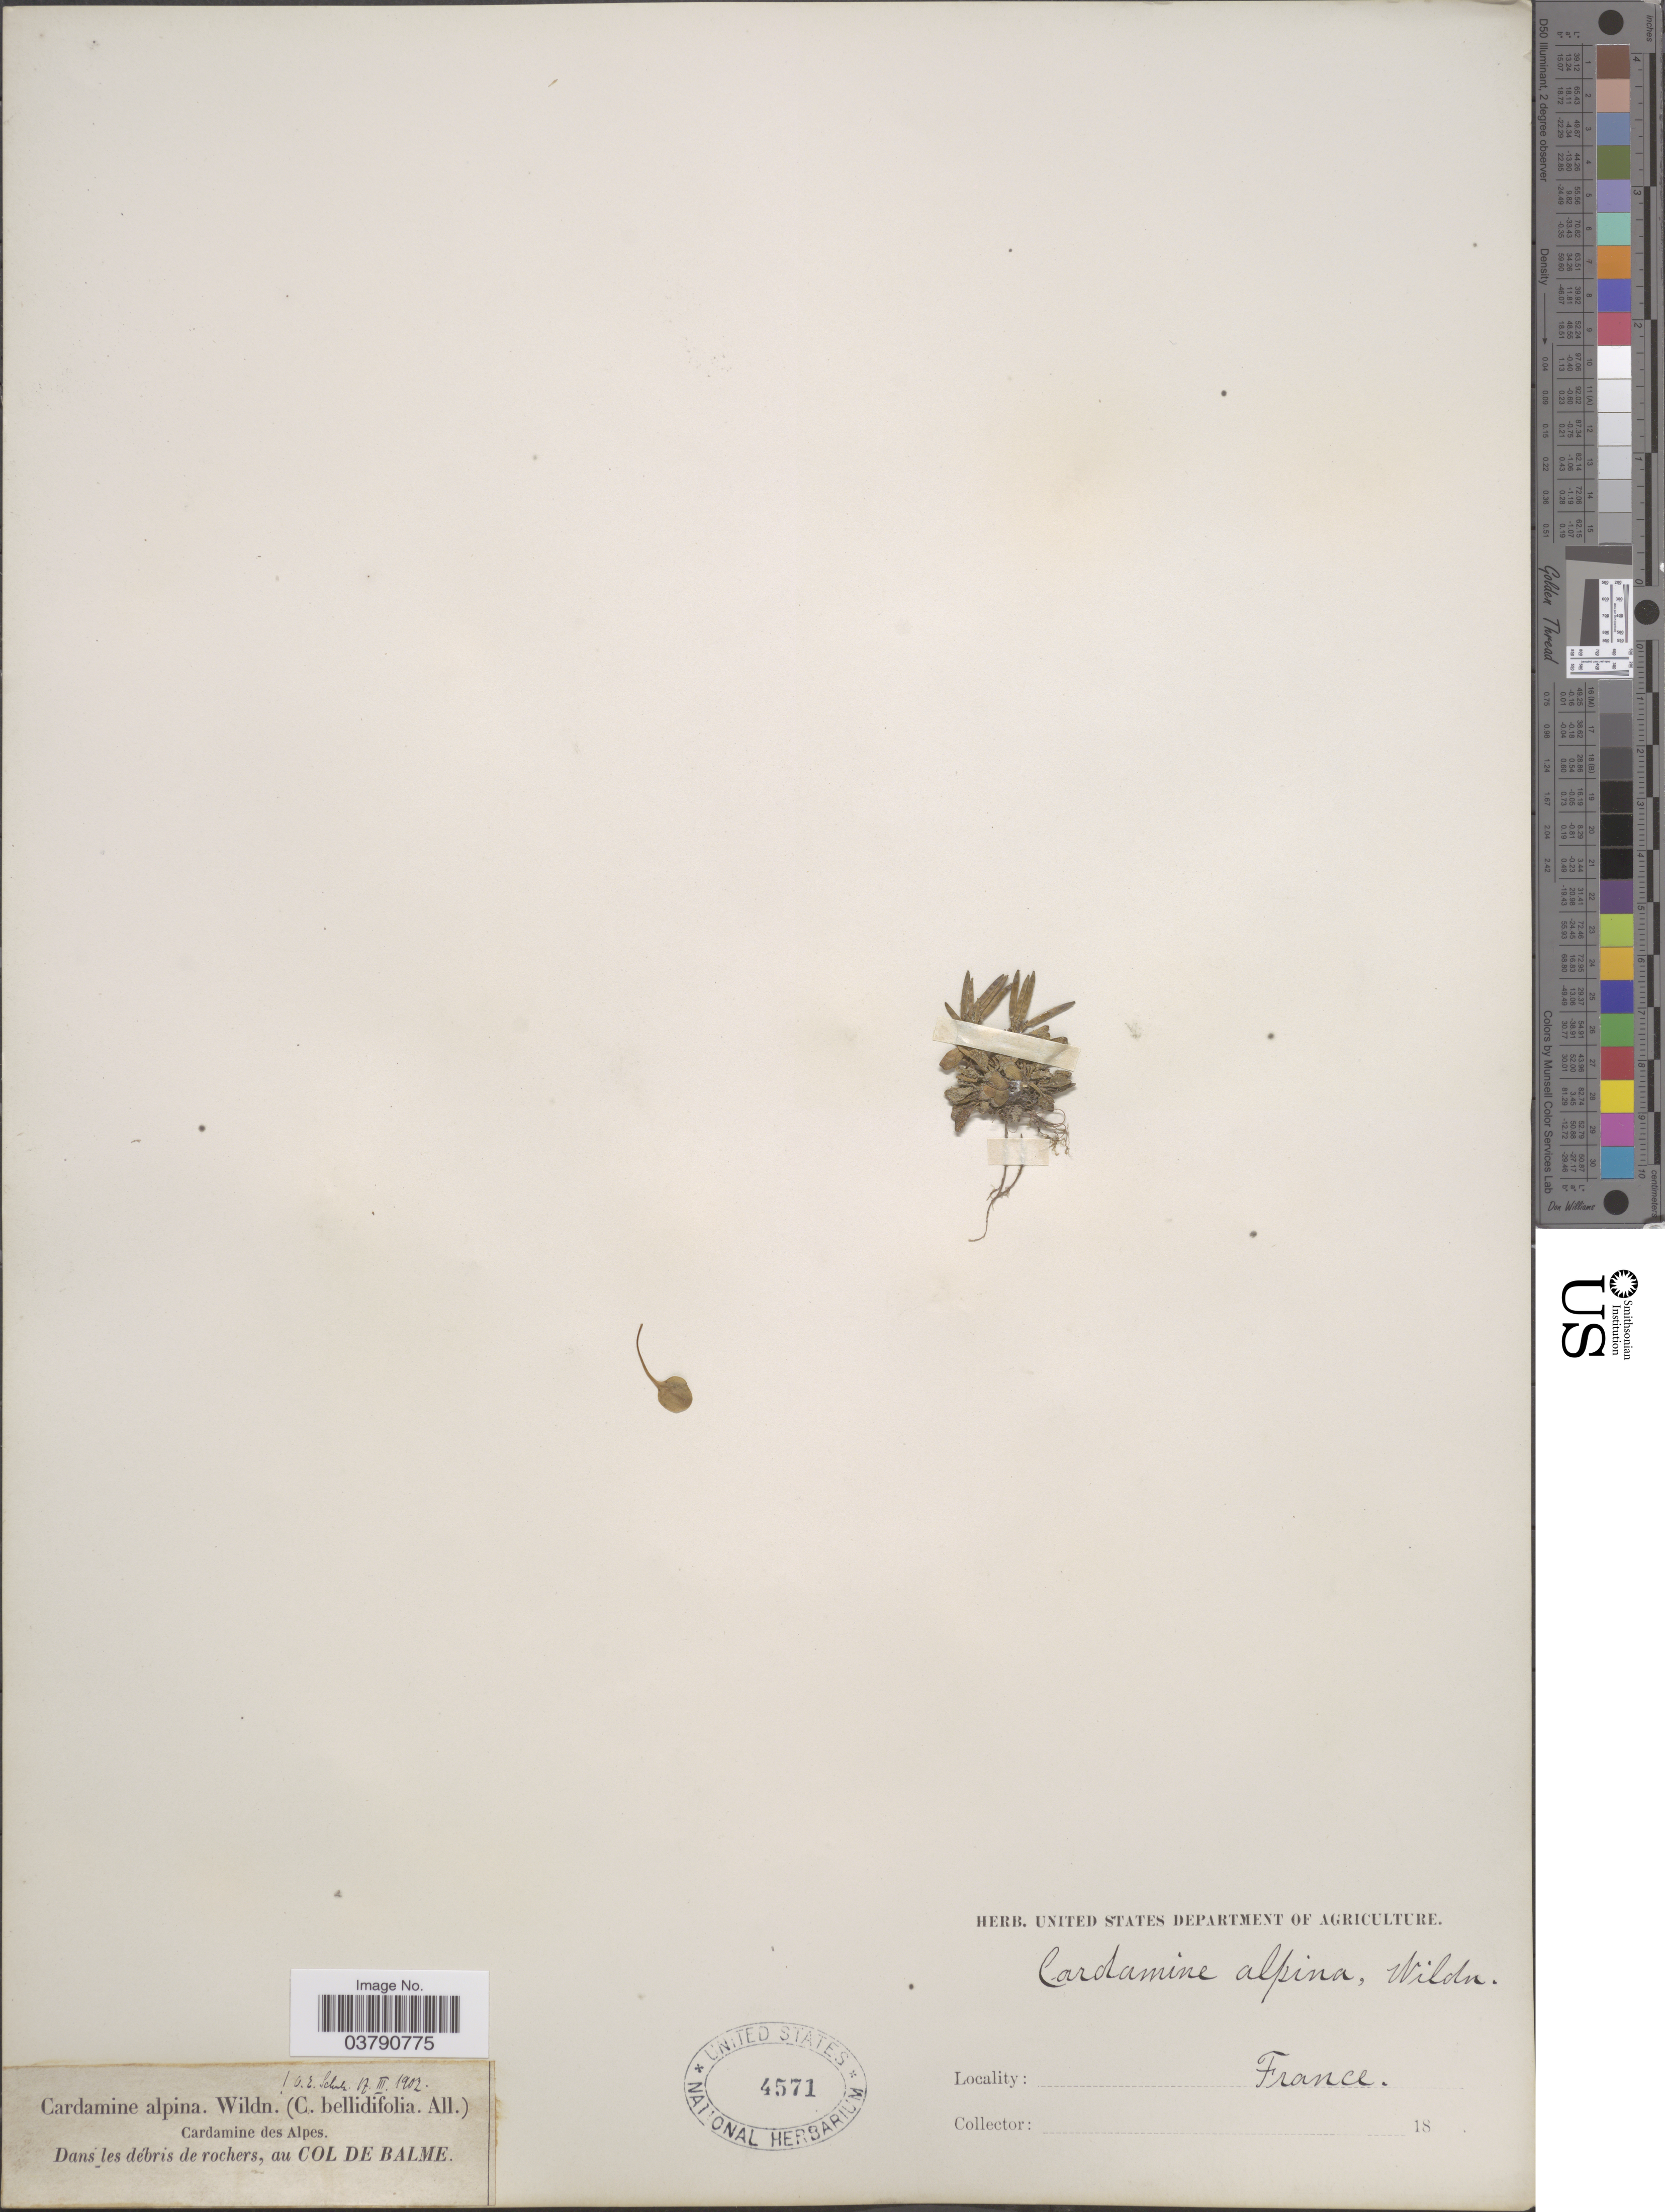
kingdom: Plantae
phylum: Tracheophyta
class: Magnoliopsida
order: Brassicales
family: Brassicaceae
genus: Cardamine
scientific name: Cardamine alpina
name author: Willd.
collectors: Facchini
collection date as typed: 18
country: France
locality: Dans les débris de rochers, au Col De Balme. Cardamine des Alpes [unsure placement].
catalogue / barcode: US 4571